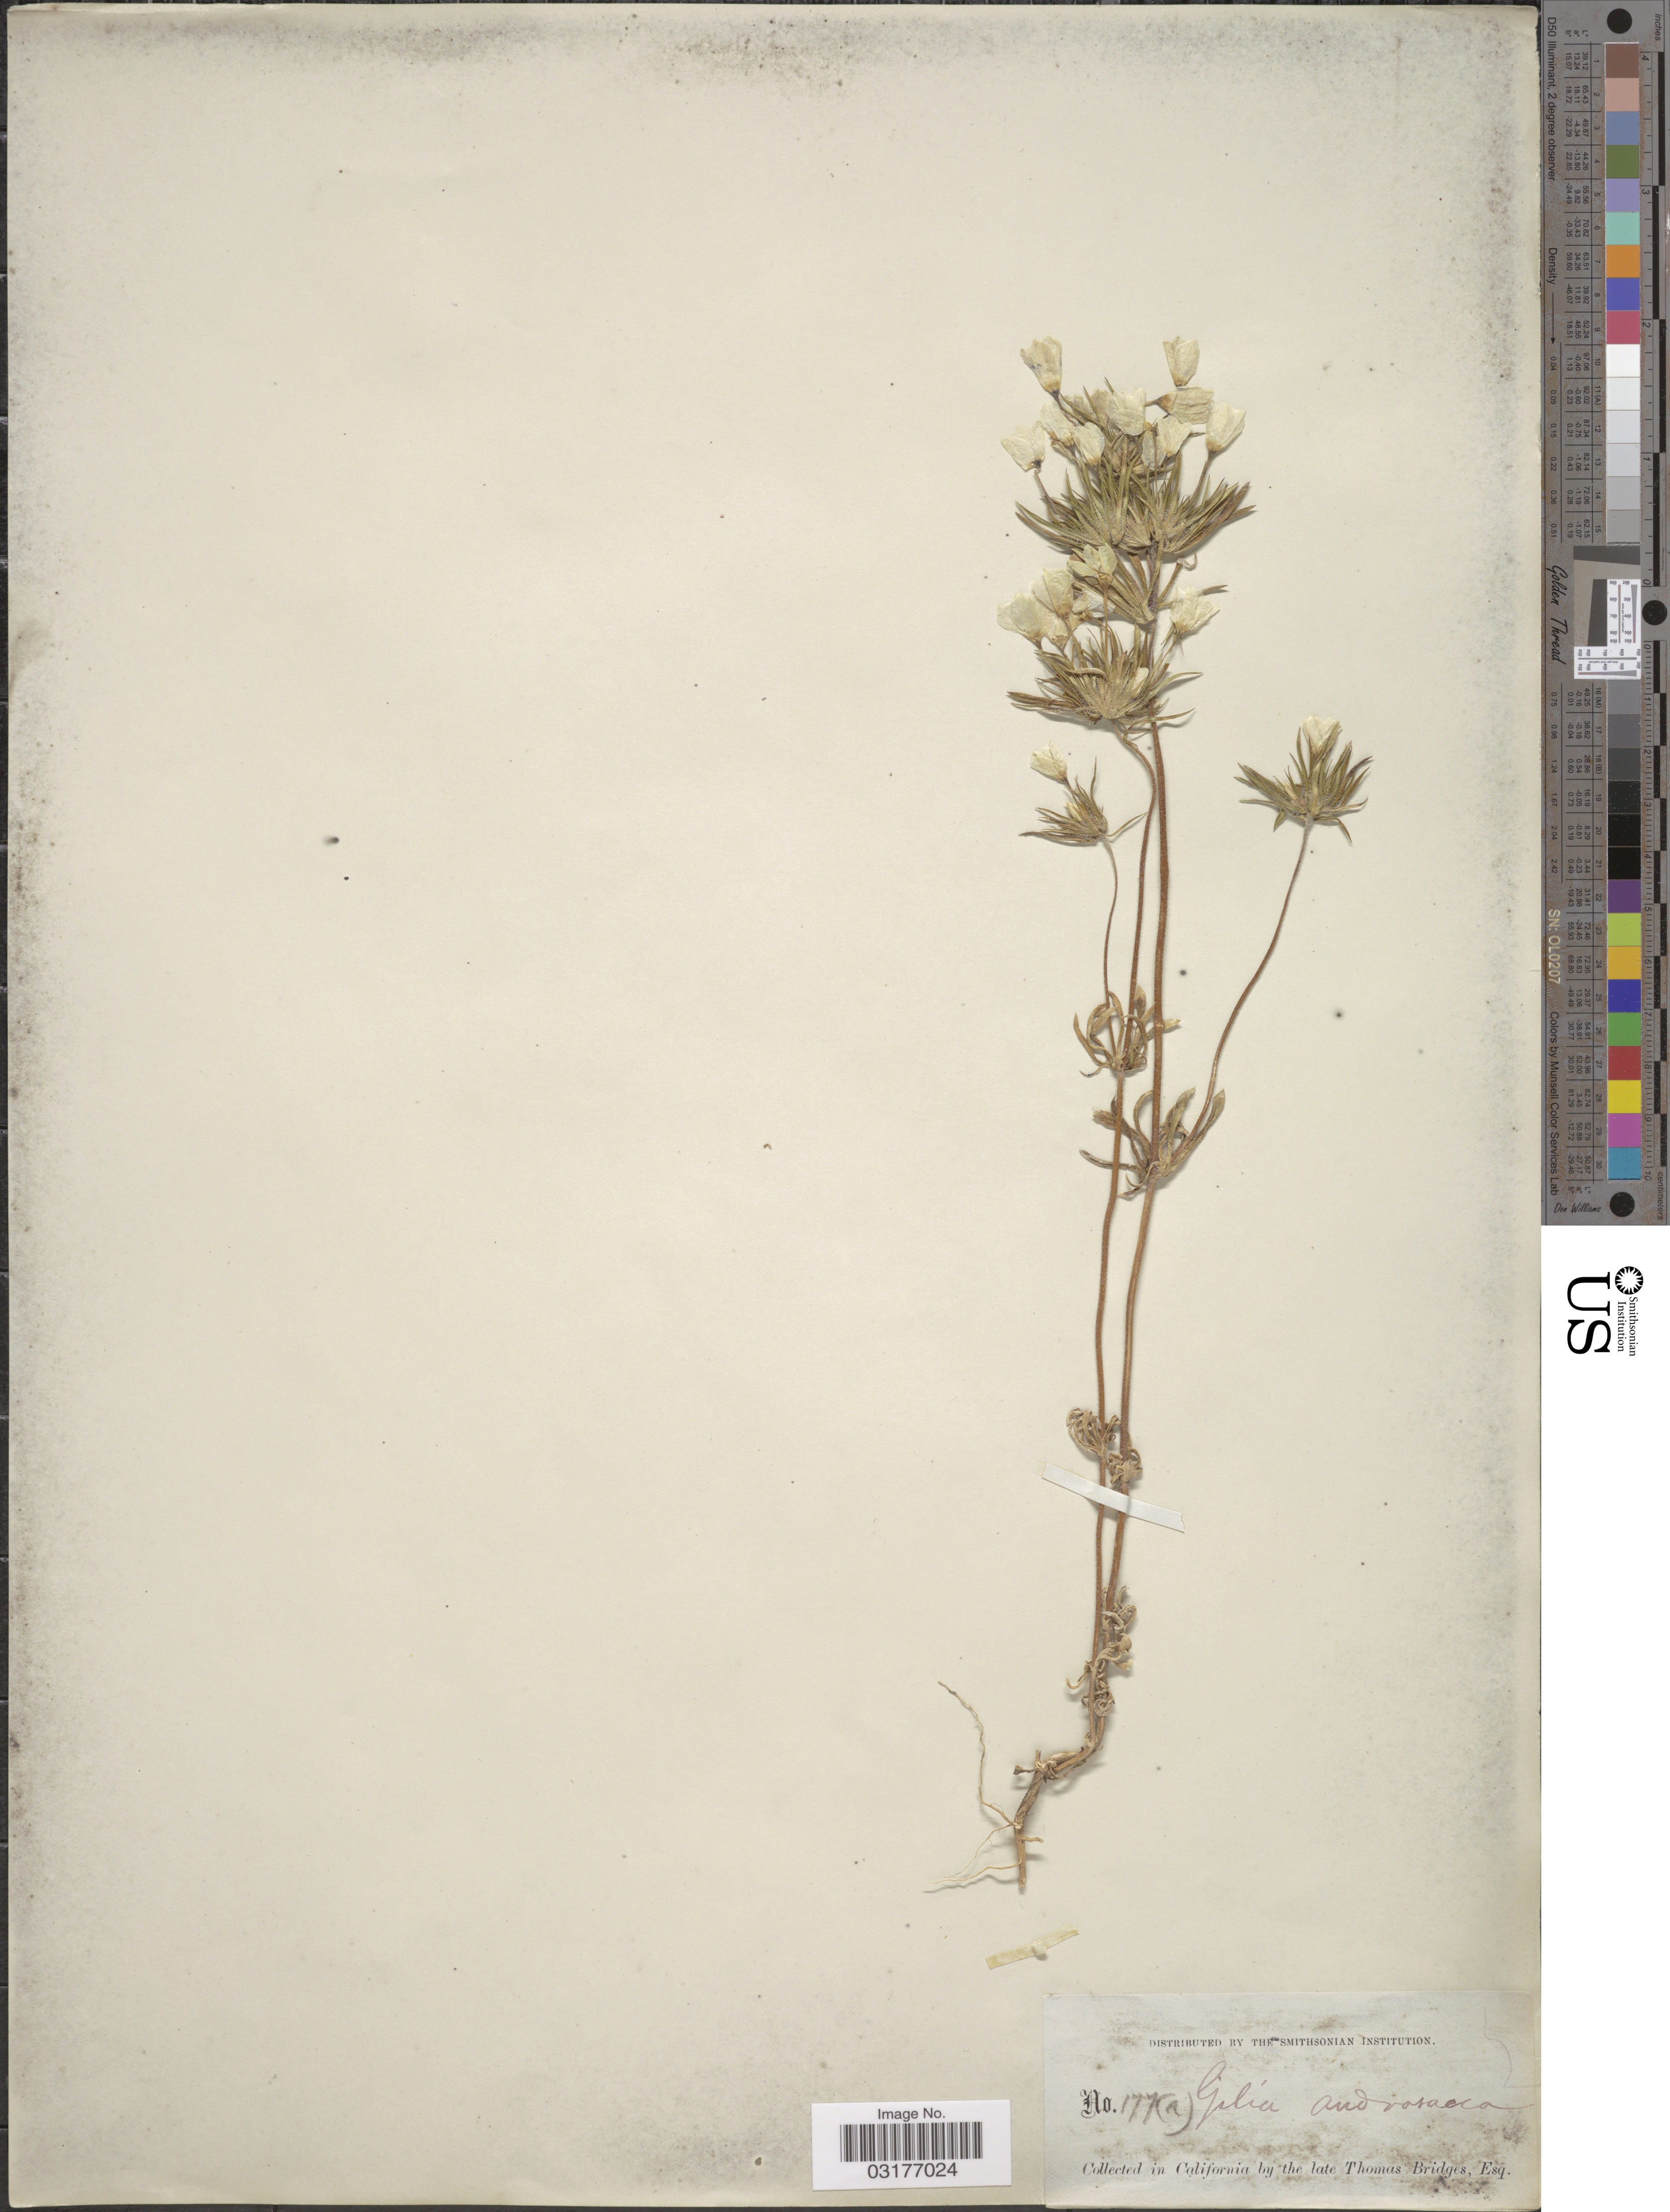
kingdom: Plantae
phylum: Tracheophyta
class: Magnoliopsida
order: Ericales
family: Polemoniaceae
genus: Leptosiphon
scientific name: Leptosiphon androsaceus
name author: Benth.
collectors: T. Bridges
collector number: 177(a)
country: United States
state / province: California